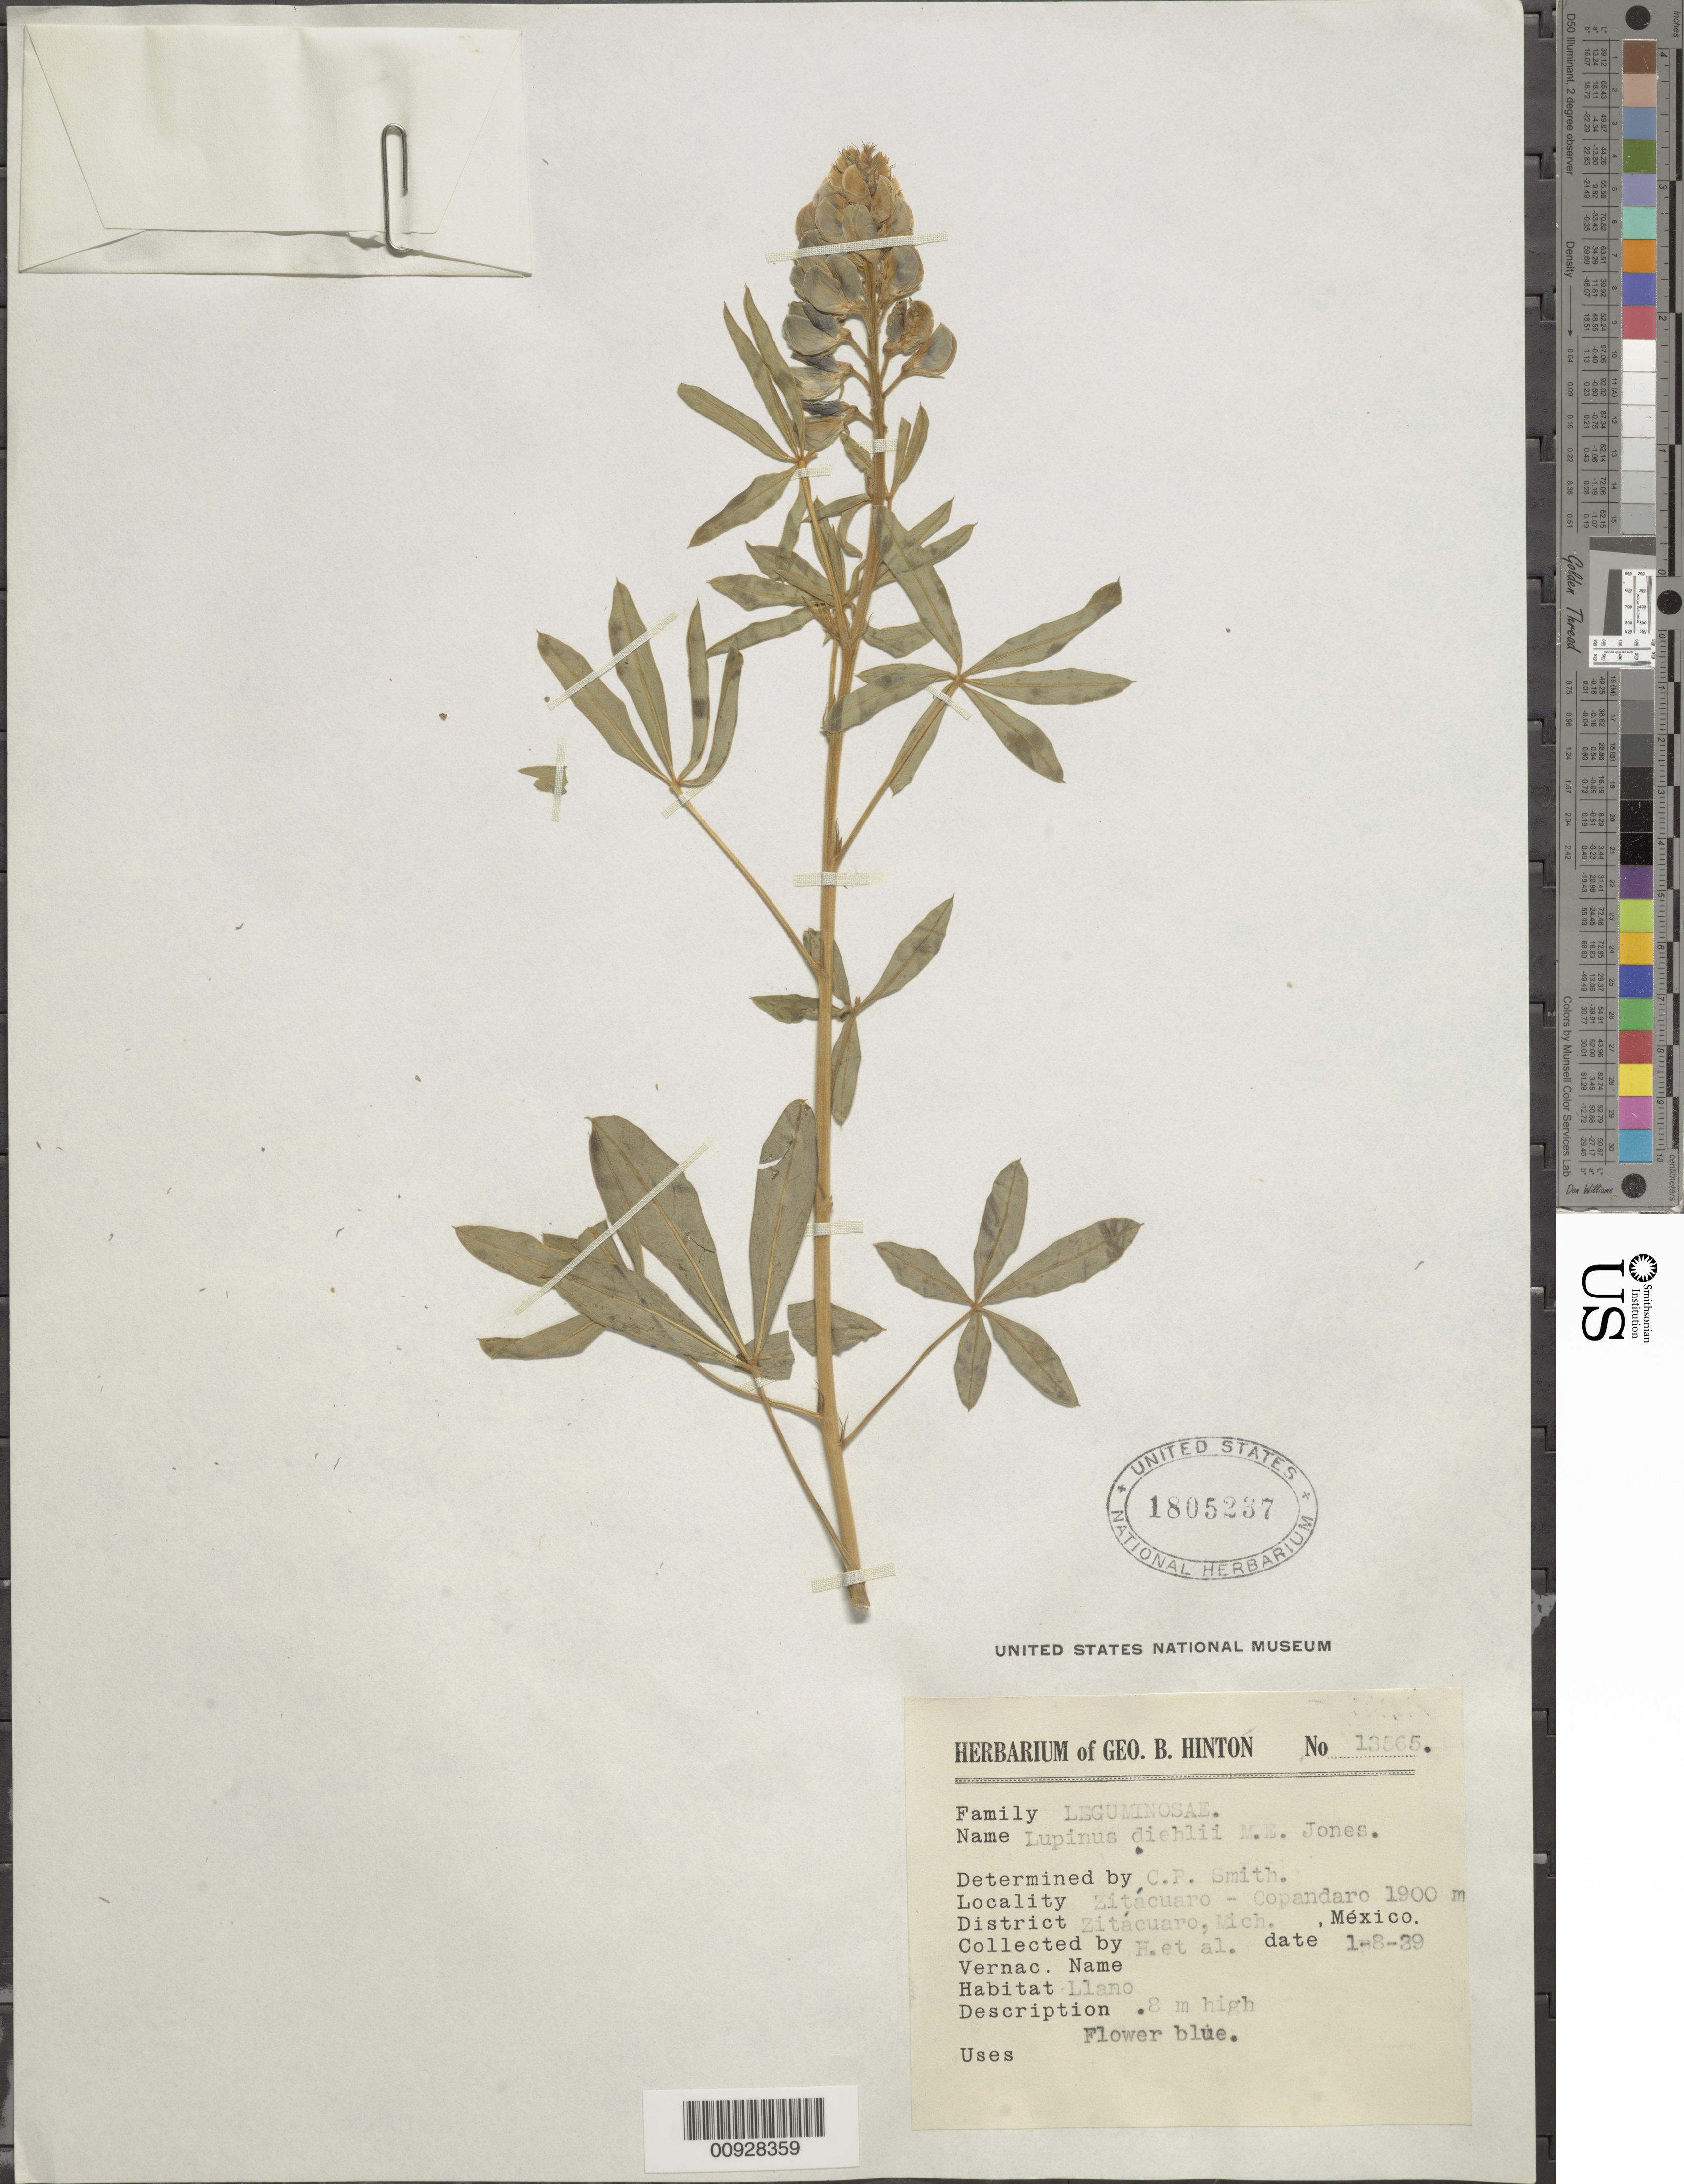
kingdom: Plantae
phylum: Tracheophyta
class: Magnoliopsida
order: Fabales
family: Fabaceae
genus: Lupinus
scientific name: Lupinus diehlii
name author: M.E. Jones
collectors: G. B. Hinton & et al.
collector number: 13565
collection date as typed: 08 Jan 1939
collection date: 1939-01-08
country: Mexico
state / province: Michoacán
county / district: Zitácuaro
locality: Zitácuaro - Copandaro, District Zitácuaro, Michoacán.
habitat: Llano.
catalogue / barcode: US 1805237